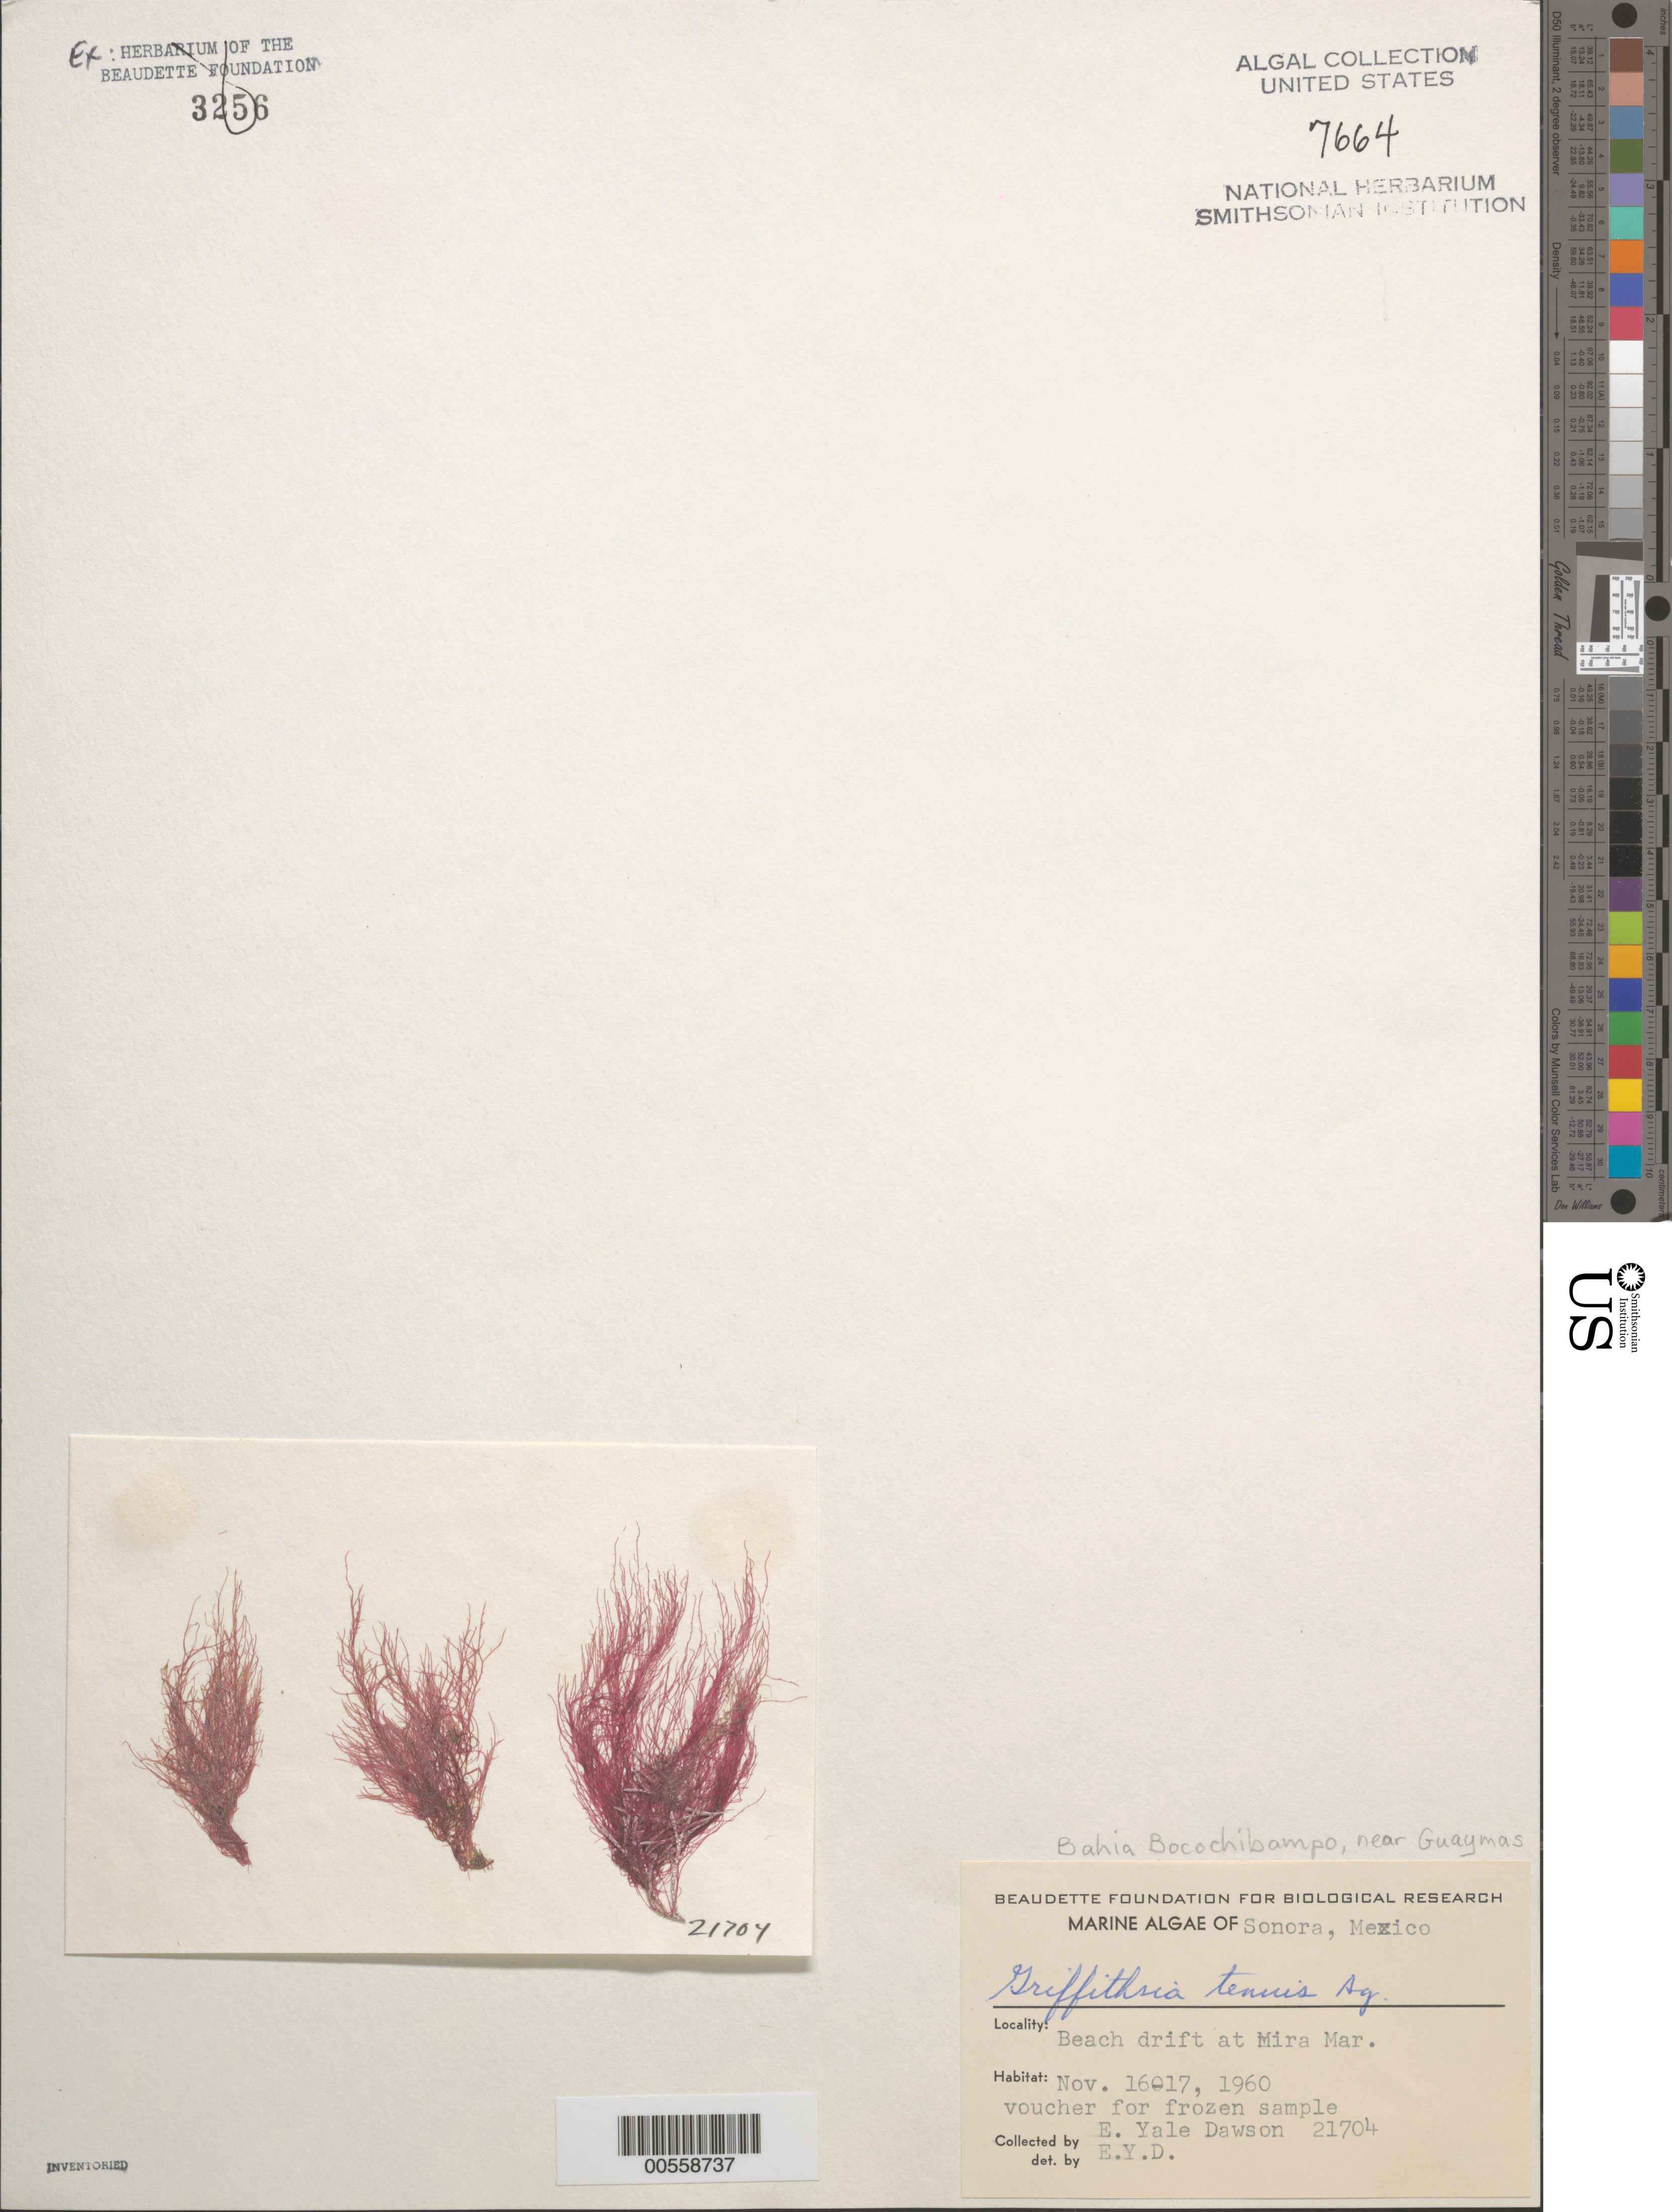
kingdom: Plantae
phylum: Rhodophyta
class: Florideophyceae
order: Ceramiales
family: Wrangeliaceae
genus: Anotrichium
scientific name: Anotrichium tenue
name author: (C. Agardh) Nägeli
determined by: Algae name updating Project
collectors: E. Y. Dawson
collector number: EYD 21704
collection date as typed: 16 Nov 1960 TO 17 Nov 1960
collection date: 1960-11-16/1960-11-17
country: Mexico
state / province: Sonora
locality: Miramar, Bahia Bocochibampo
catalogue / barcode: US 7664